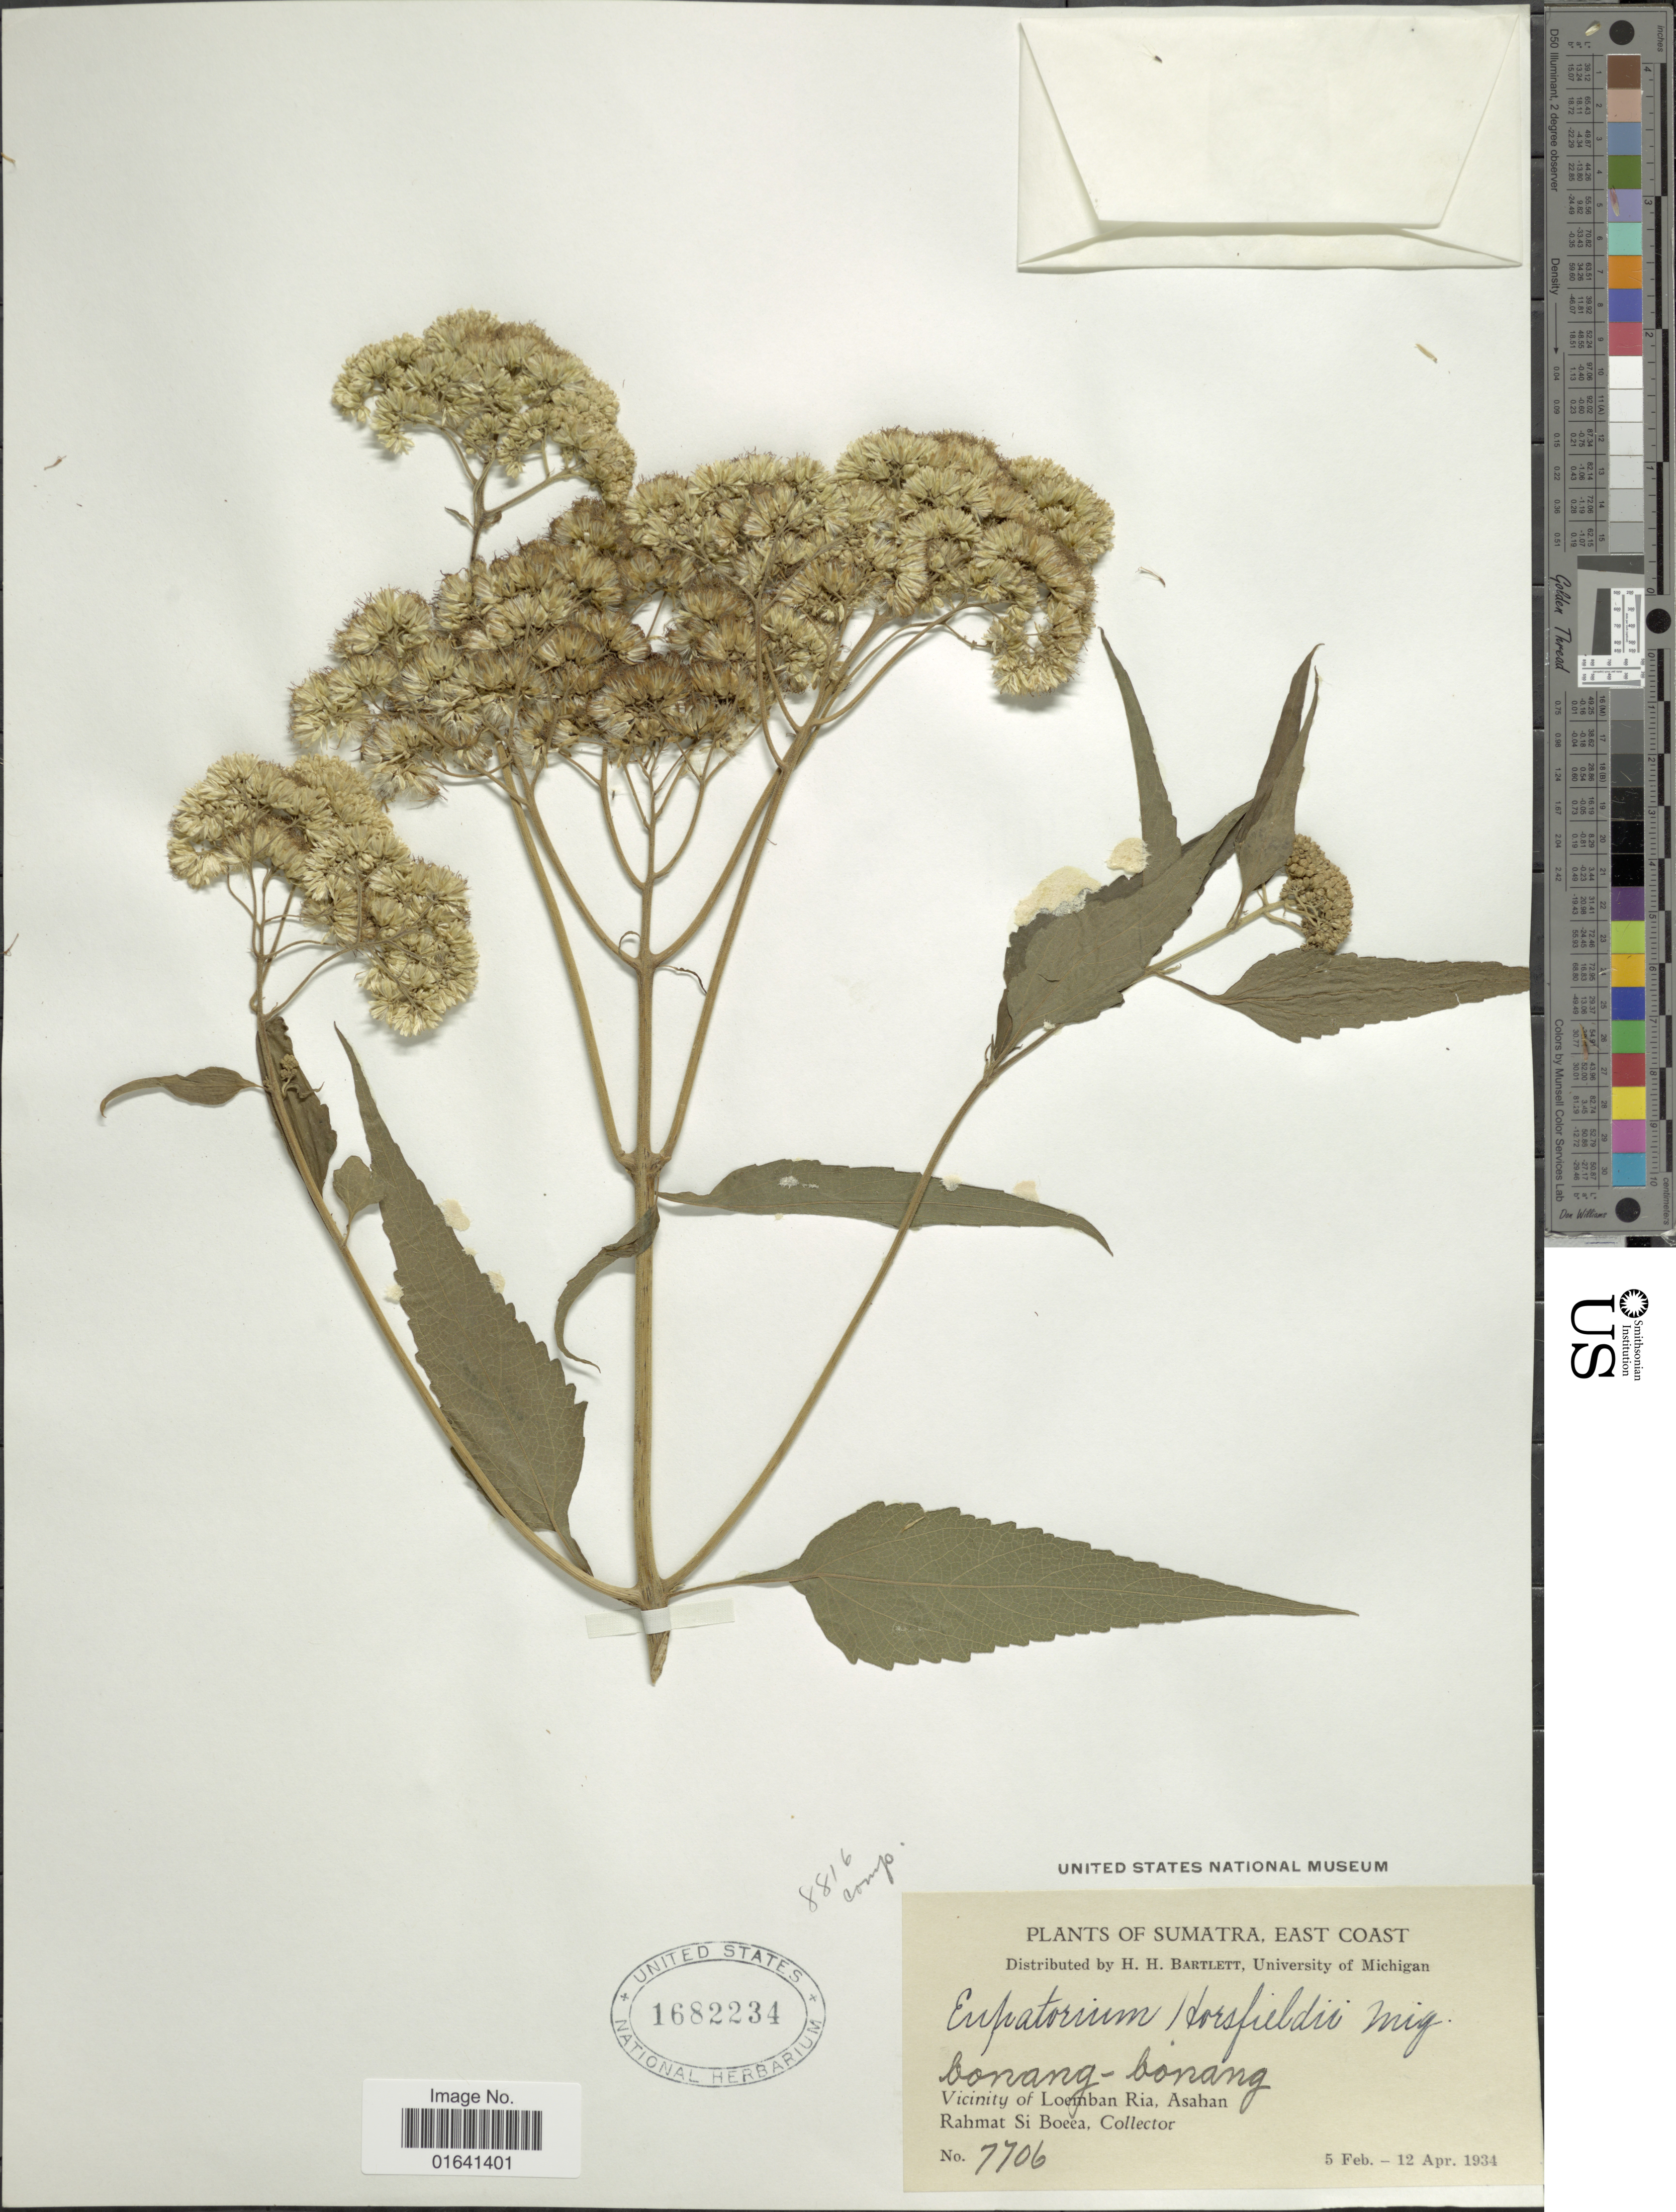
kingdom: Plantae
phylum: Tracheophyta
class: Magnoliopsida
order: Asterales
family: Asteraceae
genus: Austroeupatorium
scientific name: Austroeupatorium inulaefolium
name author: (Kunth) R.M. King & H. Rob.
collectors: Rahmat Si Boeea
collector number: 7706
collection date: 1934-02-05/1934-04-12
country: Indonesia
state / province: Sumatra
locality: East Coast, Oonang-Oonang,Vicinity of Loemban Ria, Asahan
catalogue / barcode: US 1682234